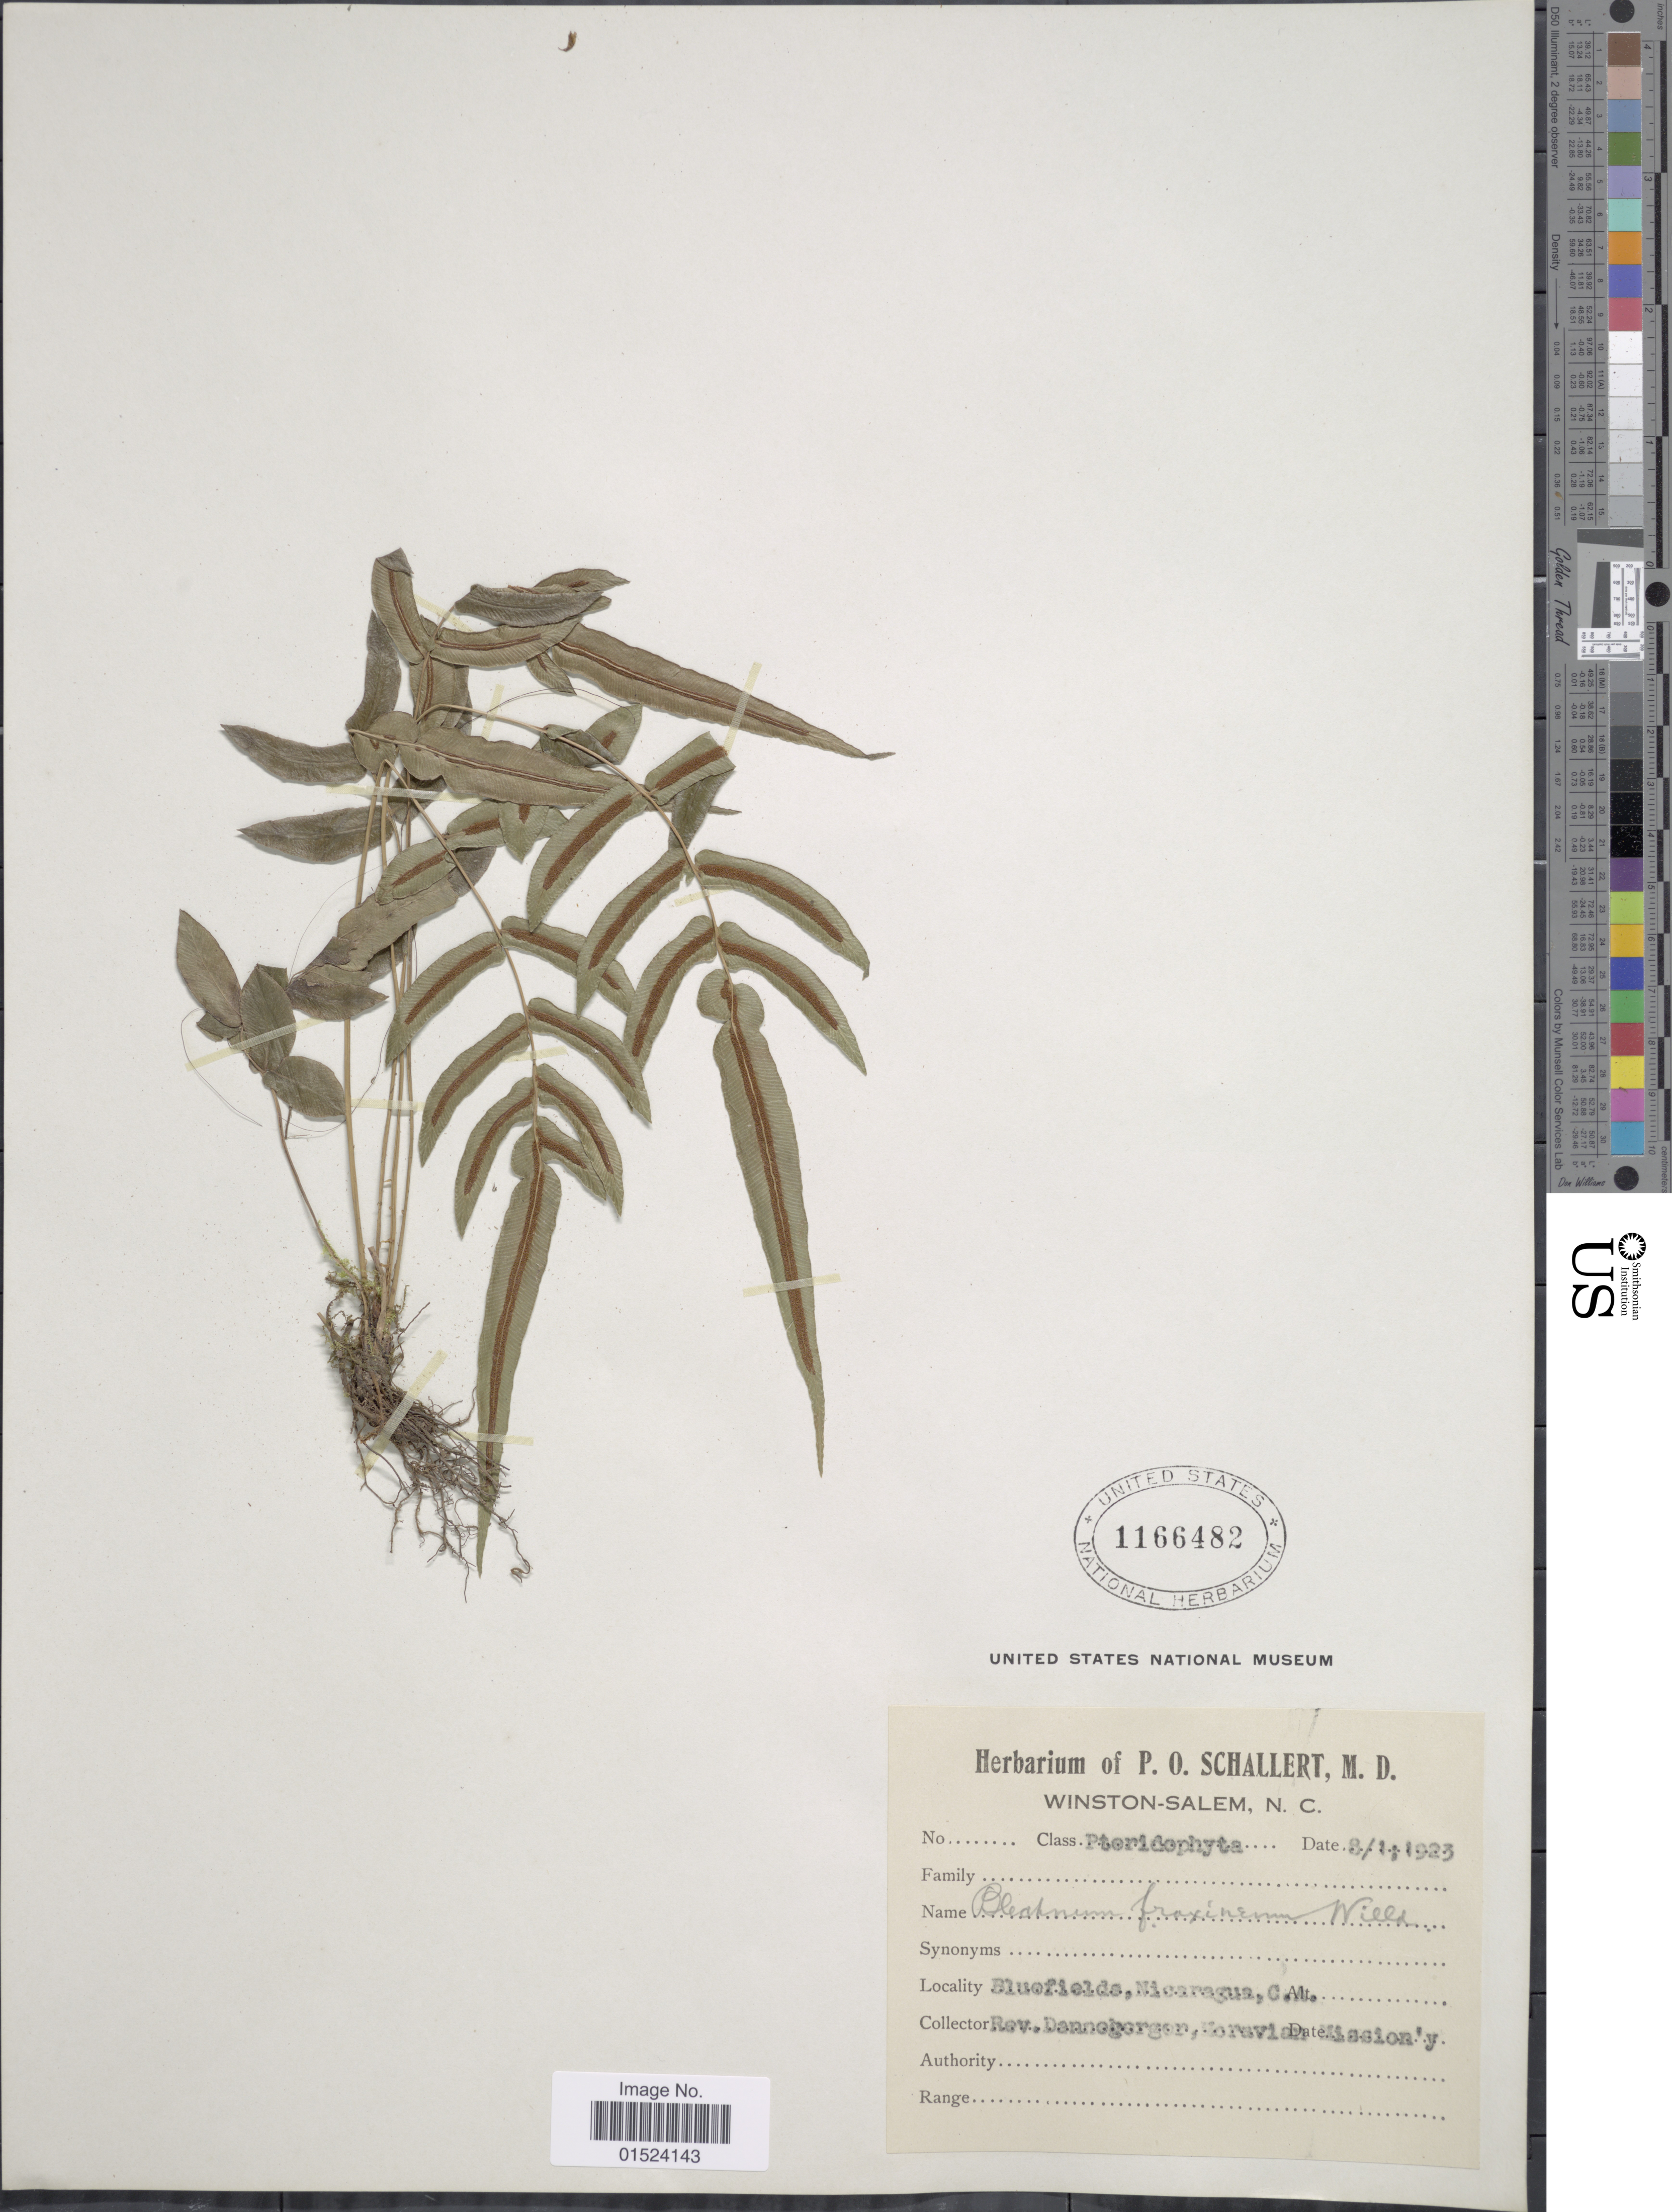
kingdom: Plantae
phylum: Tracheophyta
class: Polypodiopsida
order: Polypodiales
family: Blechnaceae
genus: Blechnum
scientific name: Blechnum gracile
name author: Kaulf.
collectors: Danneberger, Moravi & Miasion'y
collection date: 1923-01-03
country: Nicaragua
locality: Bluofields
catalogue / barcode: US 1166482